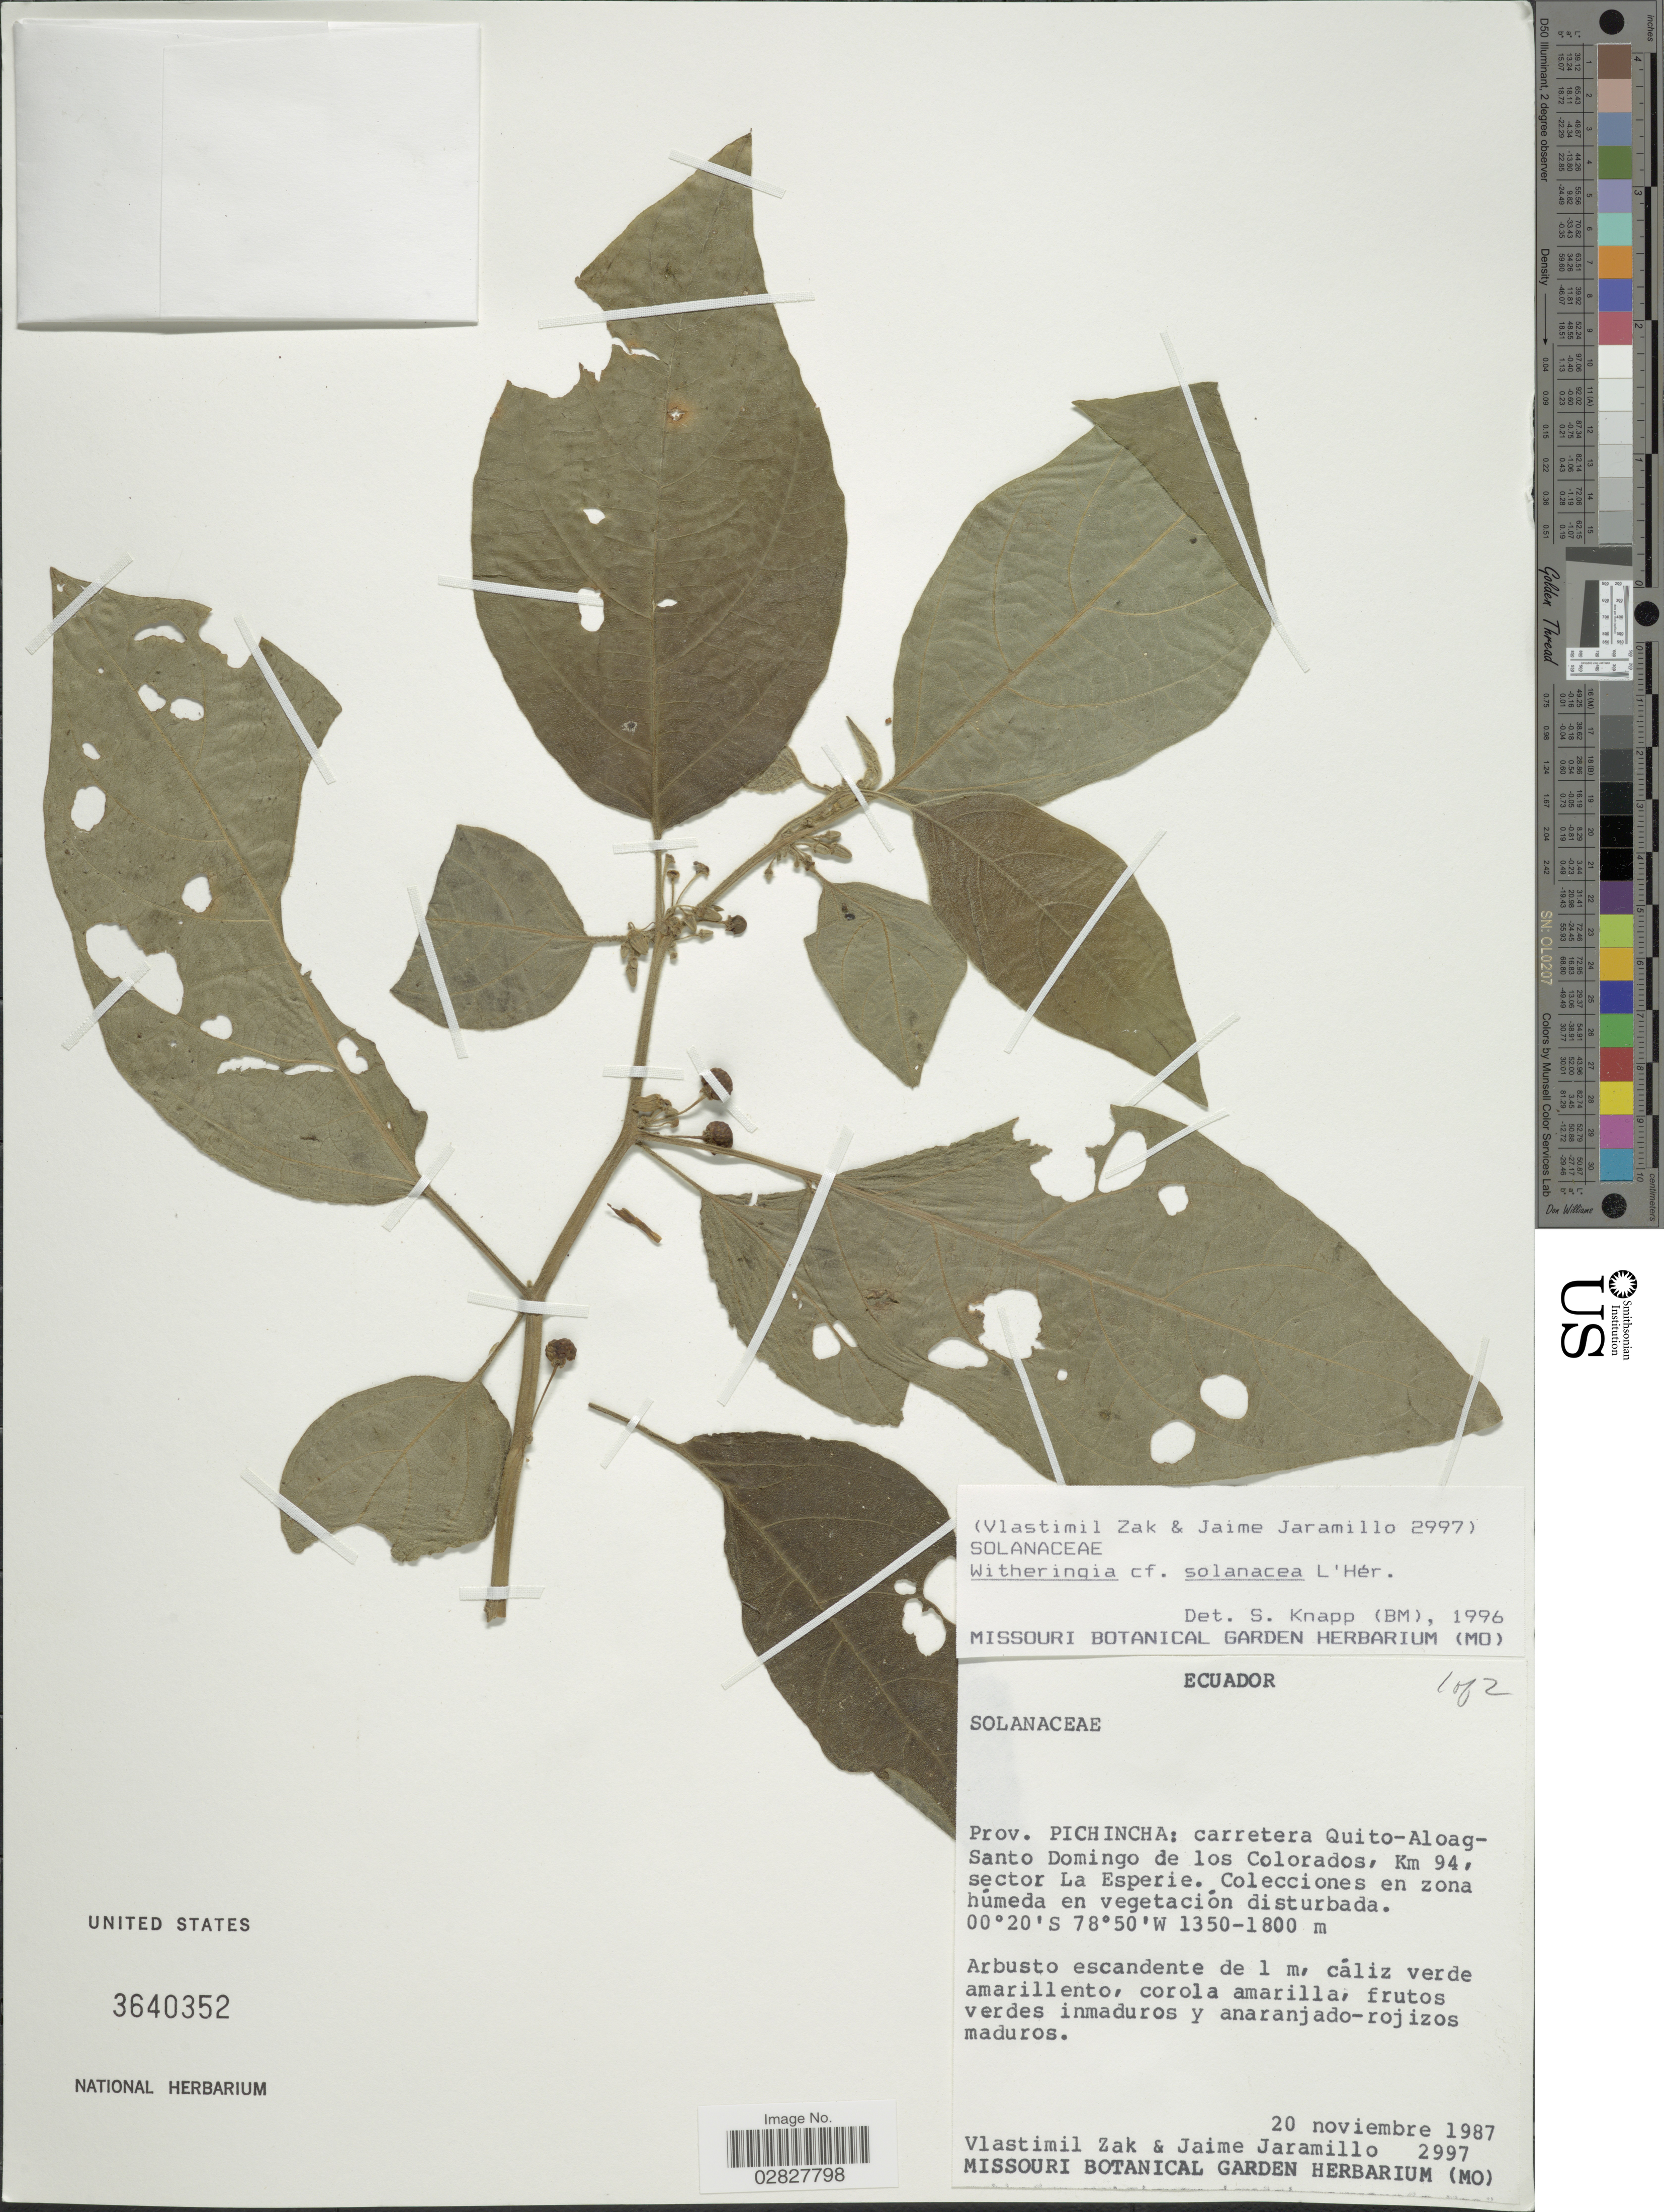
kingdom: Plantae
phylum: Tracheophyta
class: Magnoliopsida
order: Solanales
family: Solanaceae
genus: Witheringia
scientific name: Witheringia solanacea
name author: L'Hér.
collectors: V. Zak & J. Jaramillo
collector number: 2997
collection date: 1987-11-20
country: Ecuador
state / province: Pichincha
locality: Prov. Pichincha: carretera Quito-Aloag-Santo Domingo de los Colorados, Km 94, sector La Esperie.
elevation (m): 1350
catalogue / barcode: US 3640352